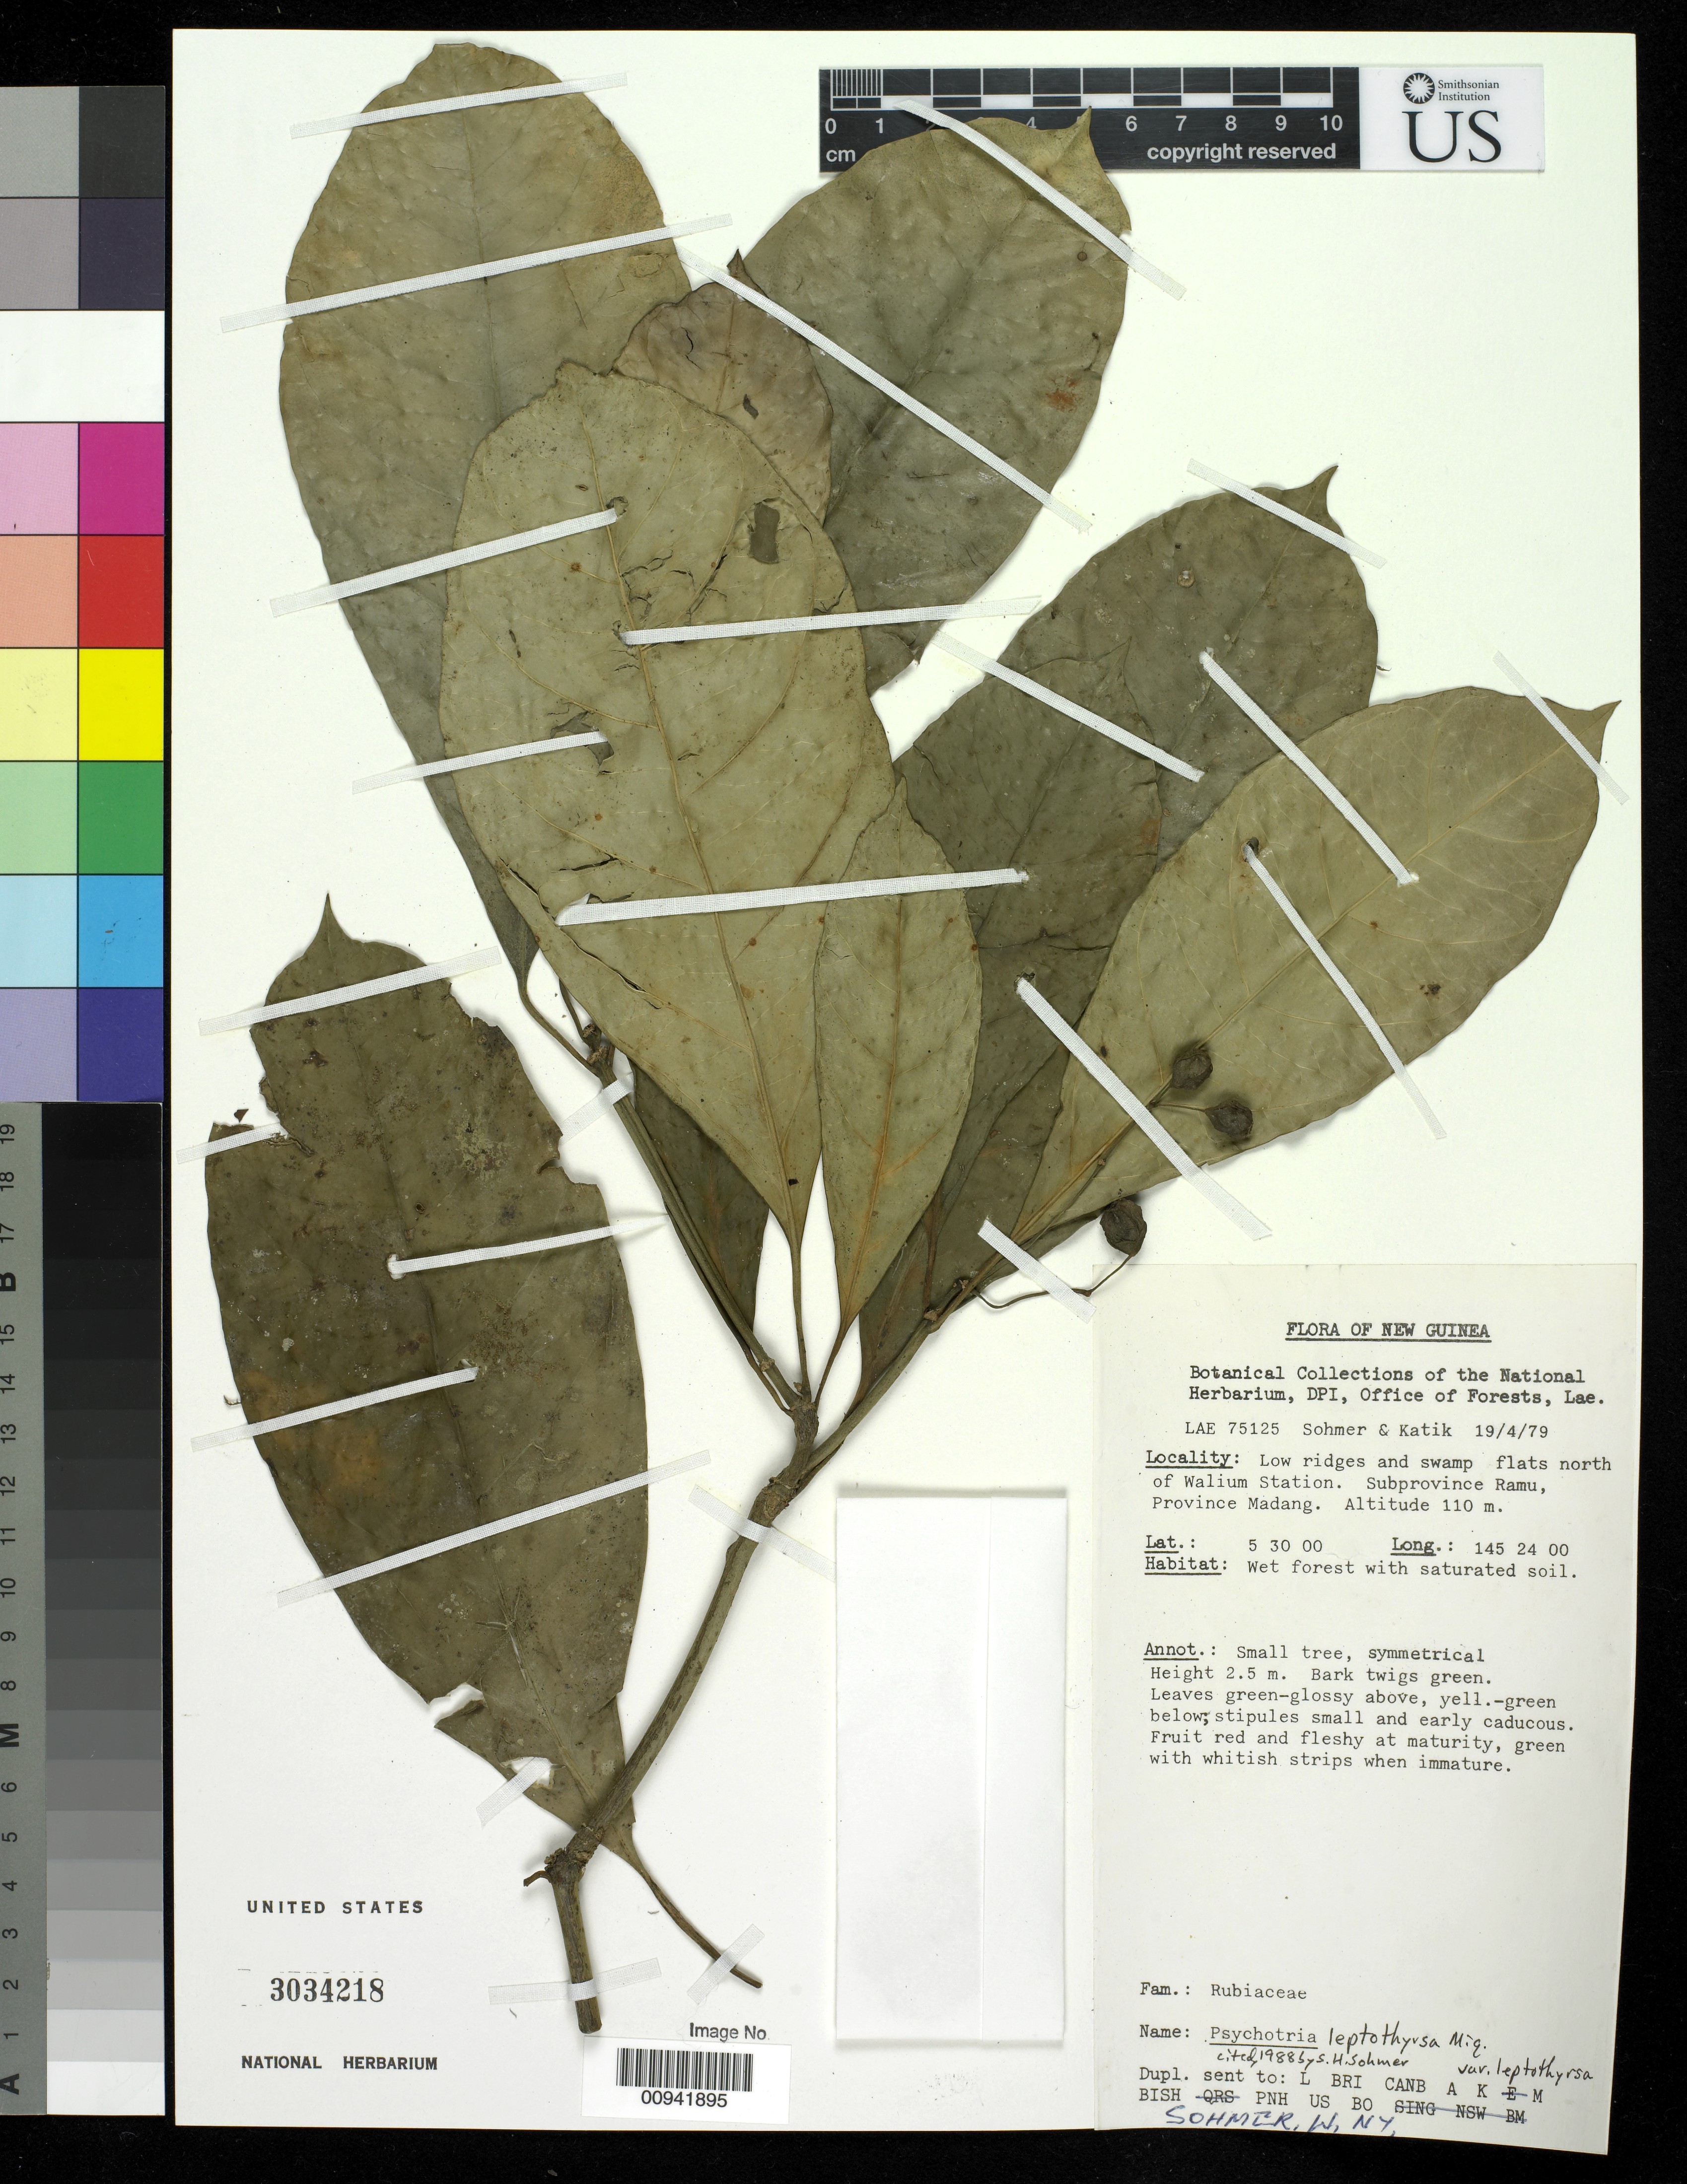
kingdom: Plantae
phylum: Tracheophyta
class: Magnoliopsida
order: Gentianales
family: Rubiaceae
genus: Psychotria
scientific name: Psychotria leptothyrsa var. leptothyrsa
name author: Miq.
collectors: S. H. Sohmer & P. Katik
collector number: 75125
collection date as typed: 19 Apr 1979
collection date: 1979-04-19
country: Papua New Guinea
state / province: Madang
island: New Guinea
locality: Lae; Low ridges and swamp flats north of Walium Station. Subprovince Ramu.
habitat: Wet forest with saturated soil.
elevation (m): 110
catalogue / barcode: US 3034218